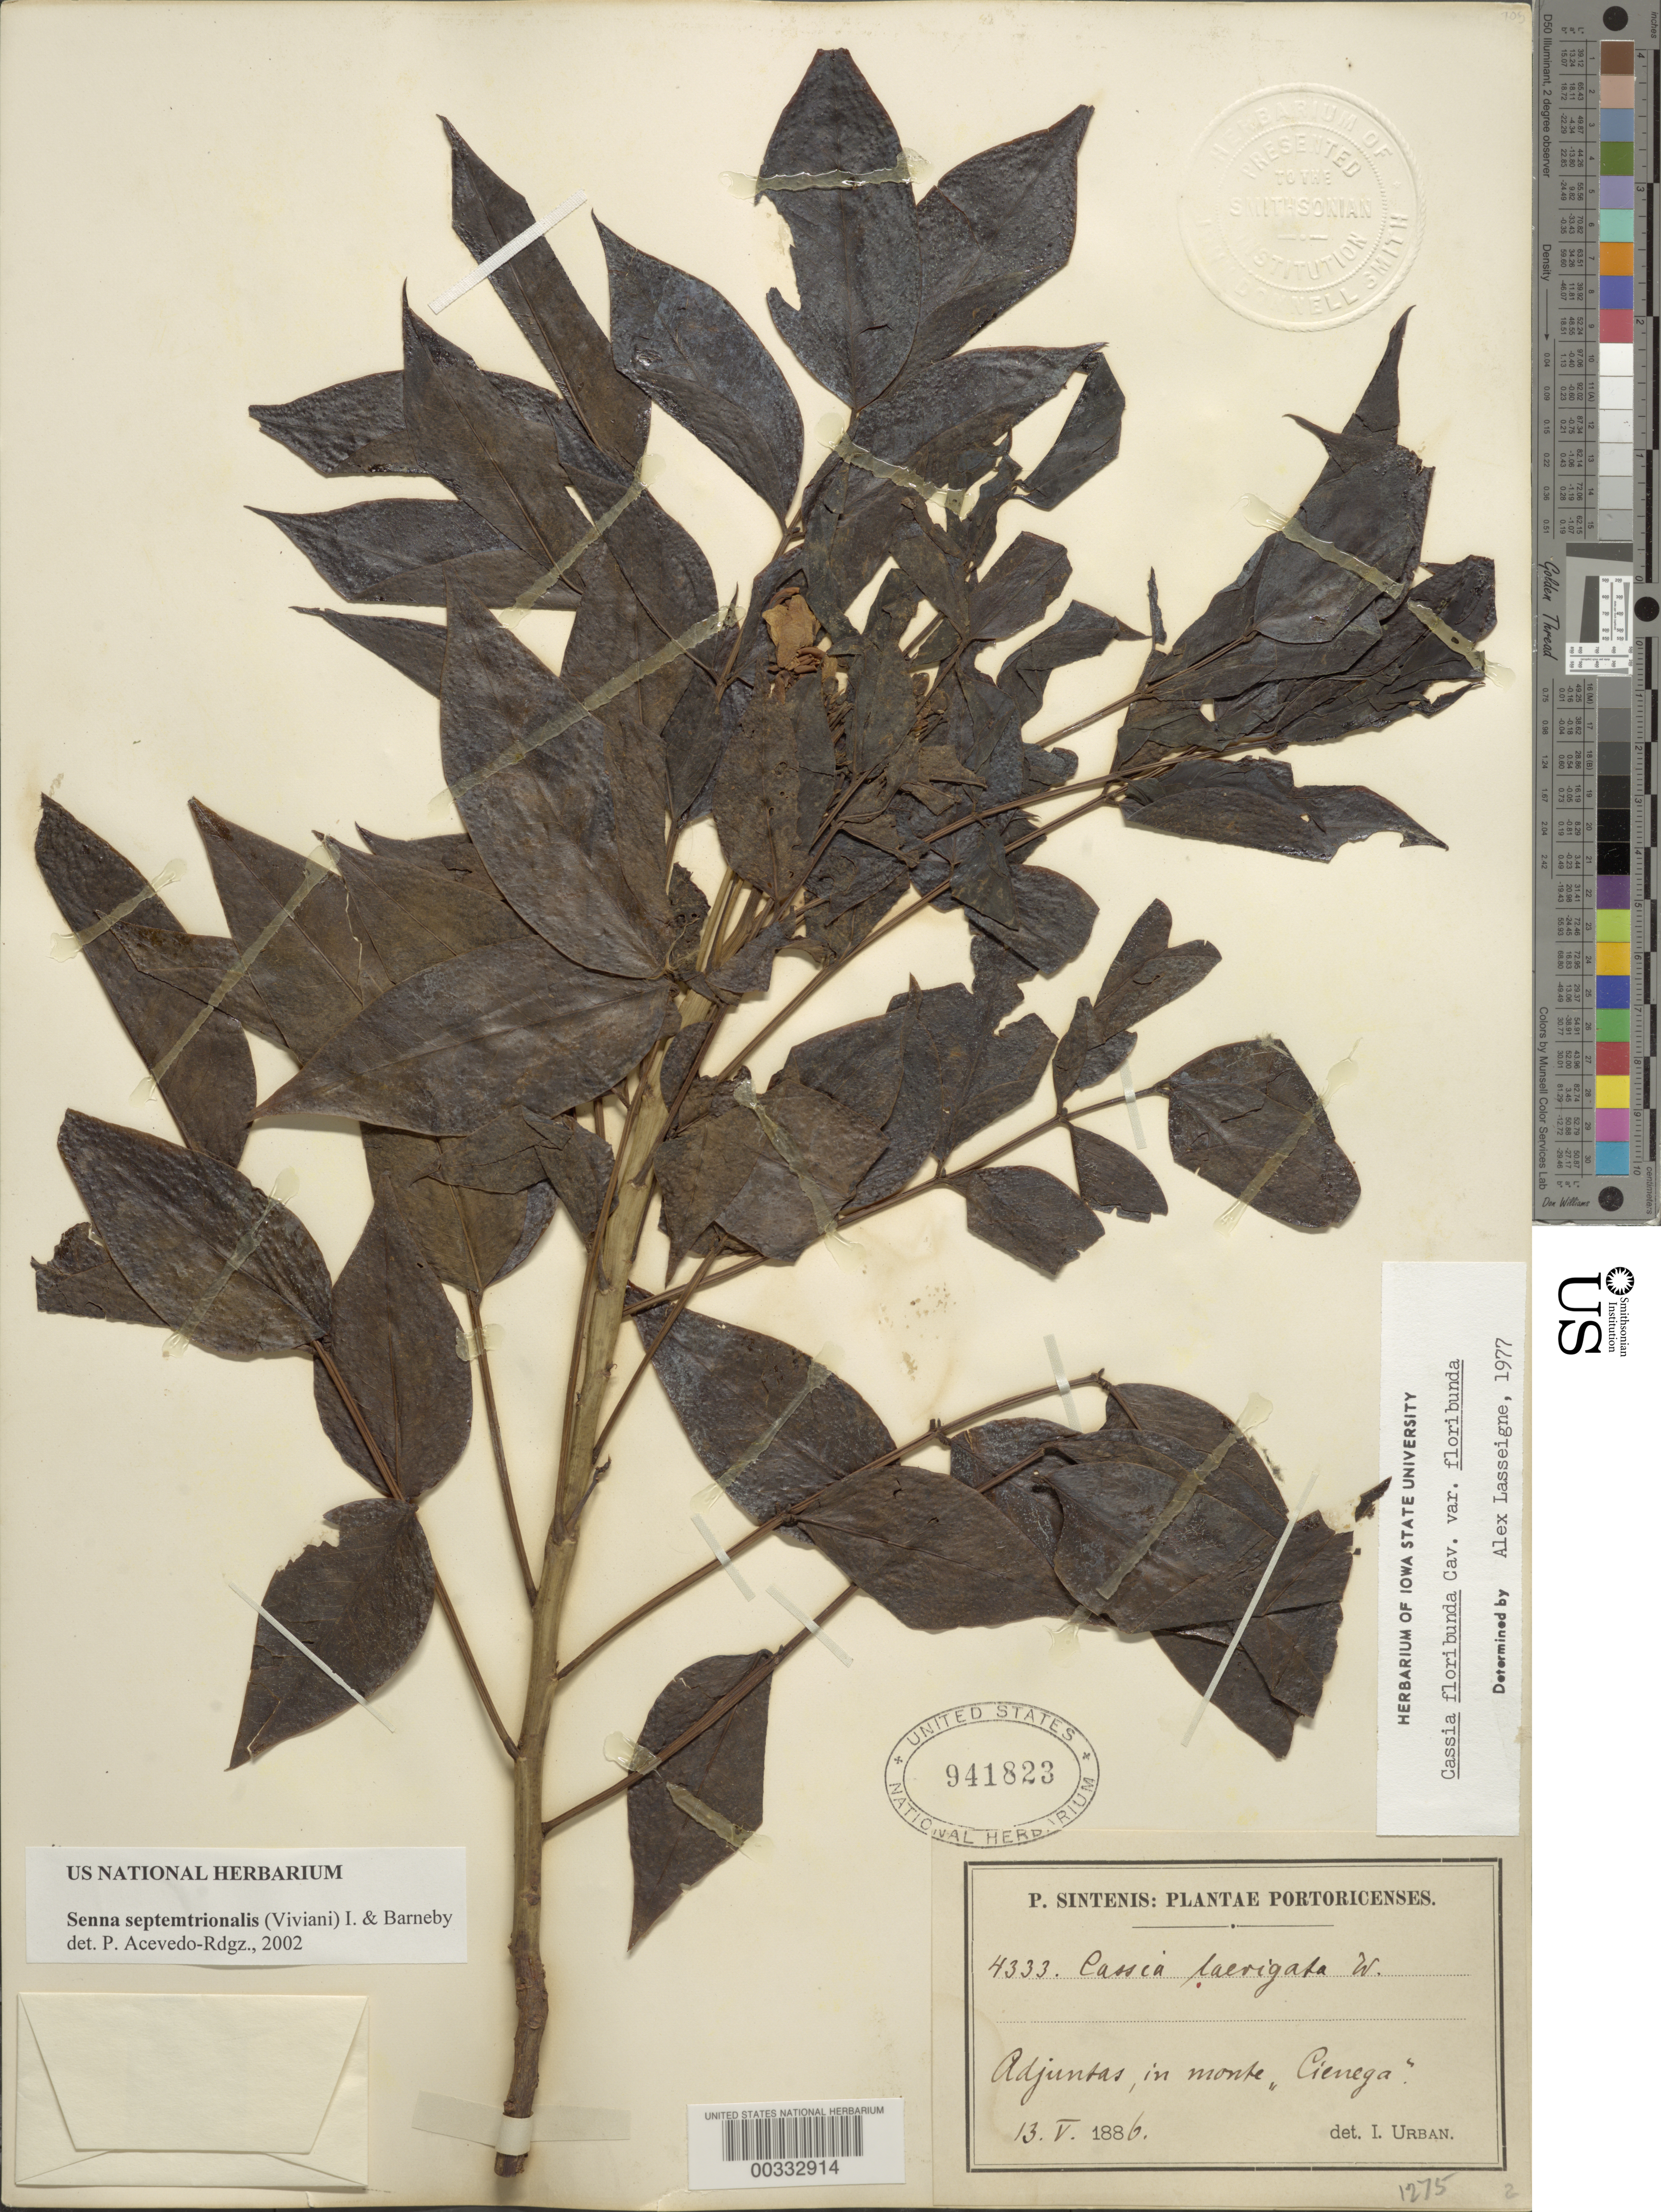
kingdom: Plantae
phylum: Tracheophyta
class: Magnoliopsida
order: Fabales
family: Fabaceae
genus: Senna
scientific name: Senna septemtrionalis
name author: (Viv.) H.S. Irwin & Barneby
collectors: P. Sintenis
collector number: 4333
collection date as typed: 13 May 1886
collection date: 1886-05-13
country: Puerto Rico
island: Greater Antilles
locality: Adjuntas on cienega hills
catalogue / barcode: US 941823